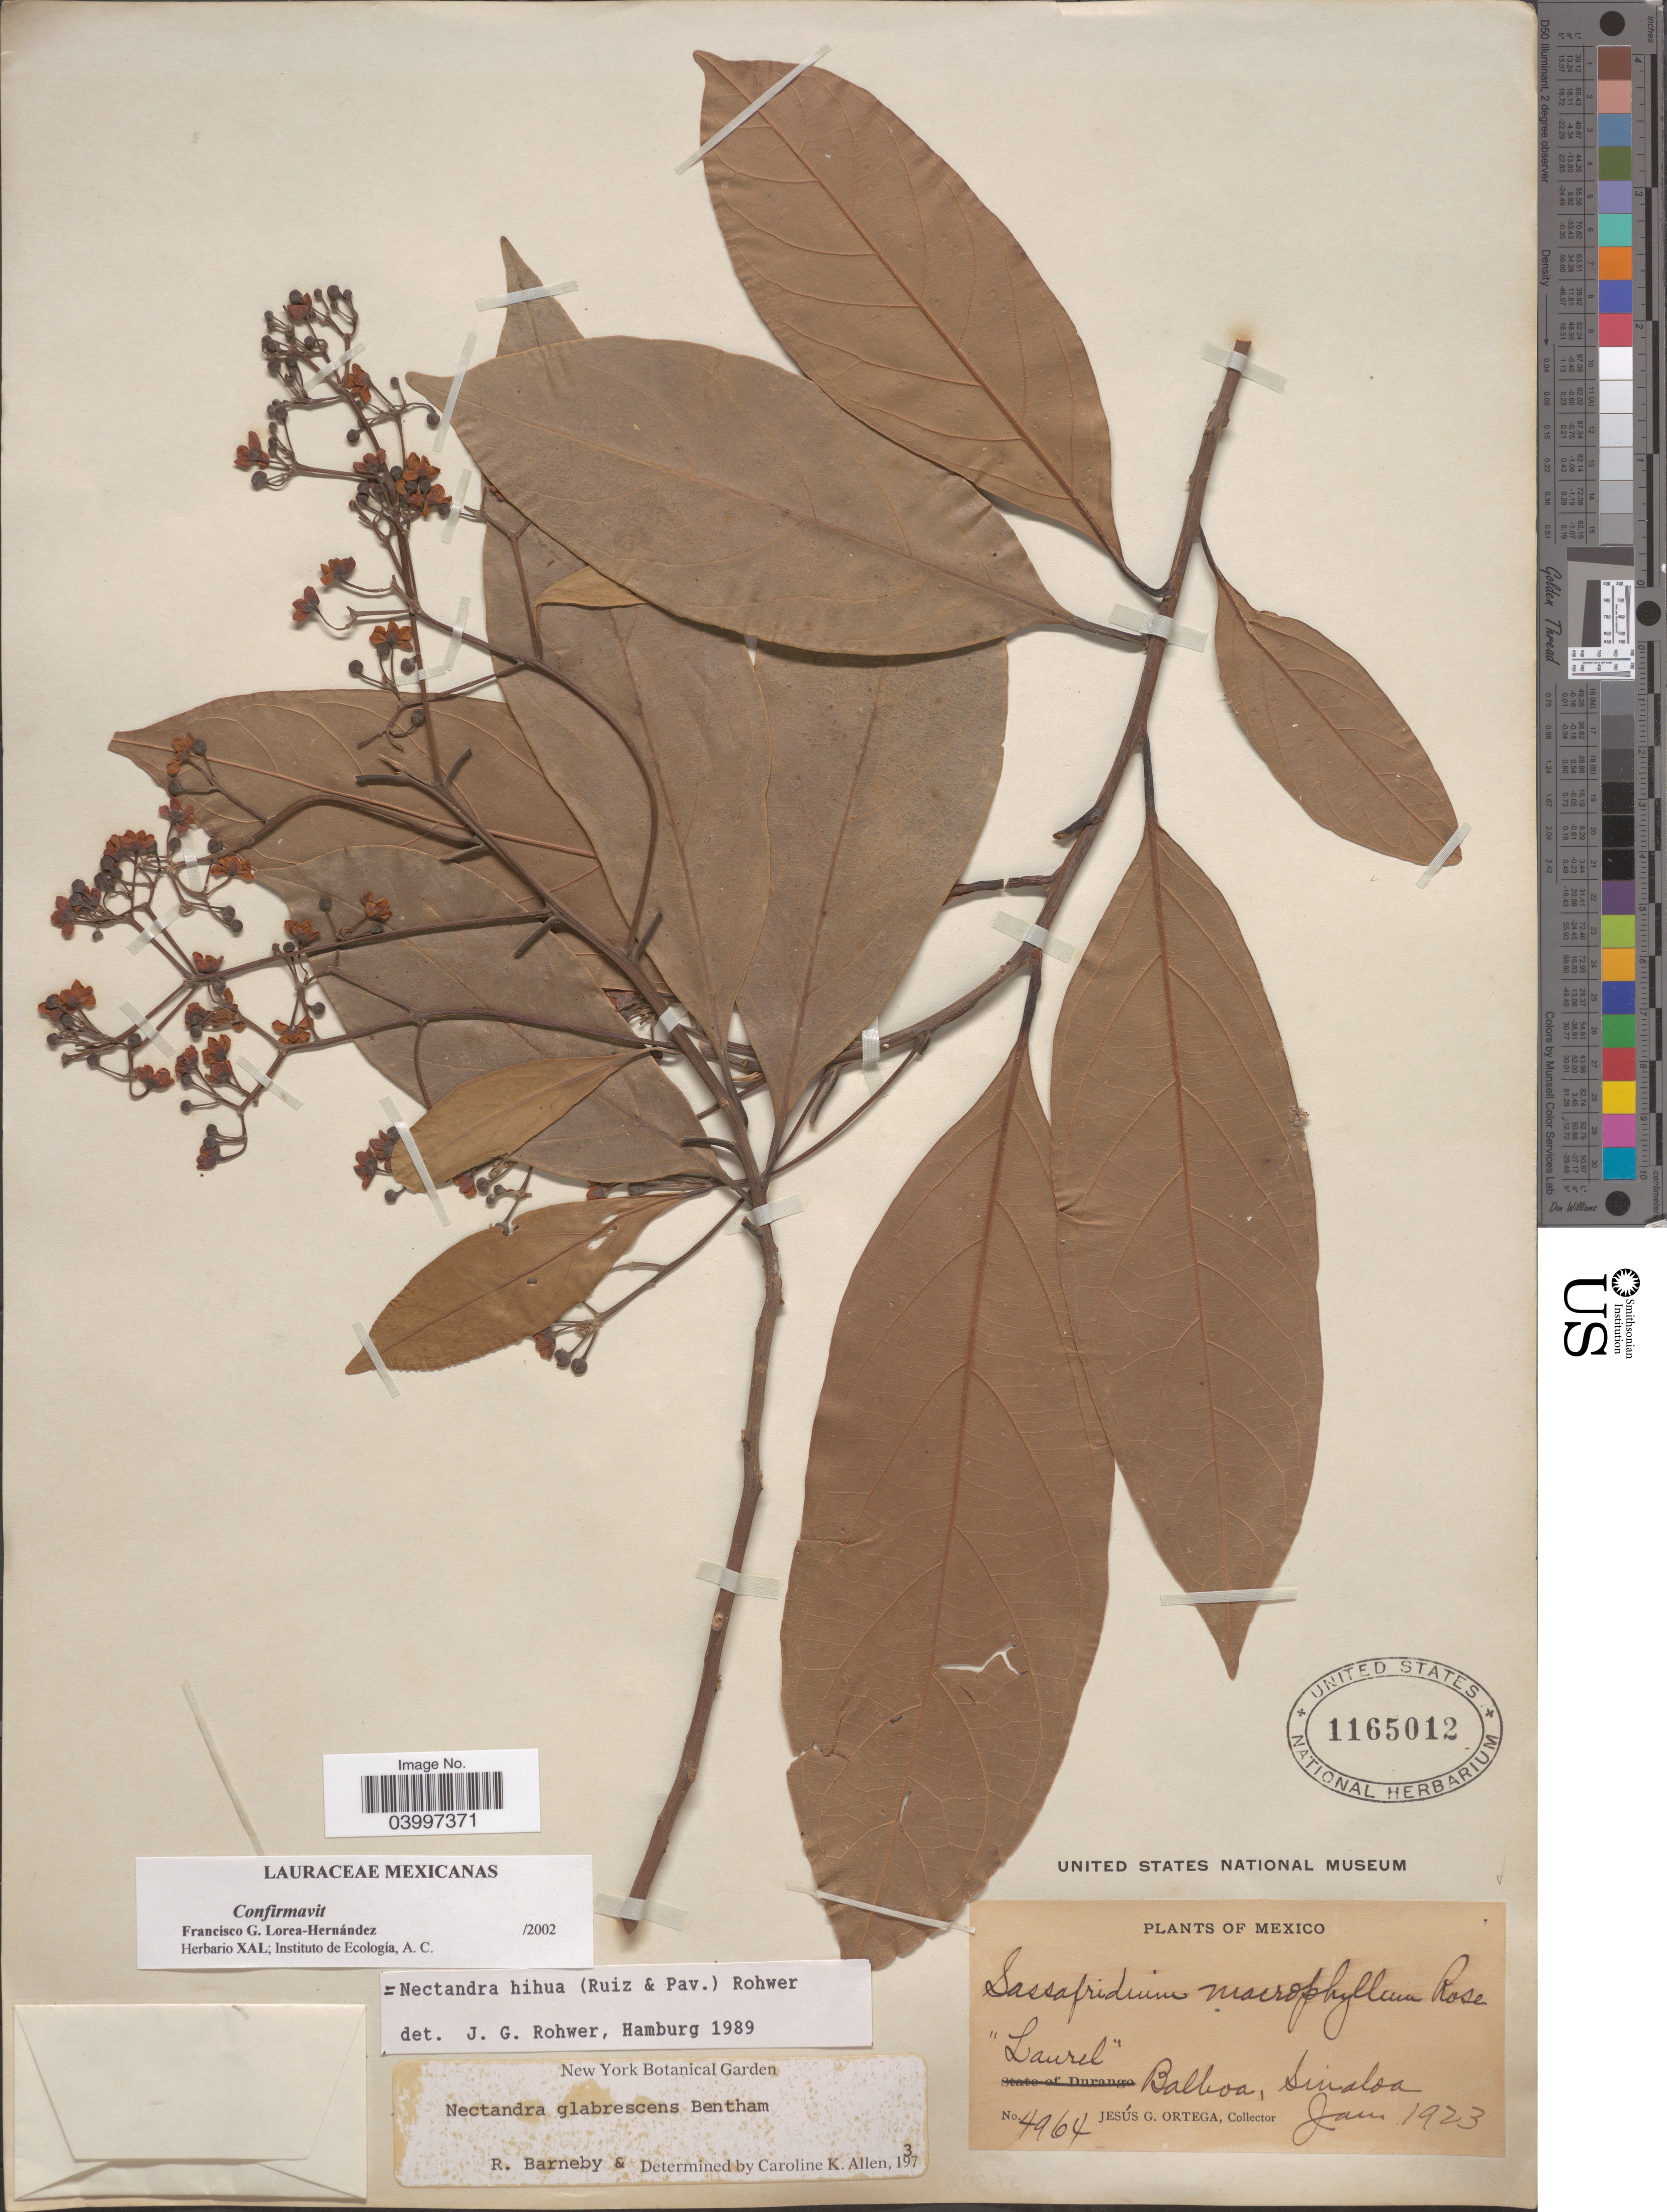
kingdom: Plantae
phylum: Tracheophyta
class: Magnoliopsida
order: Laurales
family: Lauraceae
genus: Nectandra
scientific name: Nectandra hihua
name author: (Ruiz & Pav.) Rohwer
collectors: J. Ortega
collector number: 4964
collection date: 1923-01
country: Mexico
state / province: Sinaloa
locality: Balboa.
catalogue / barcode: US 1165012